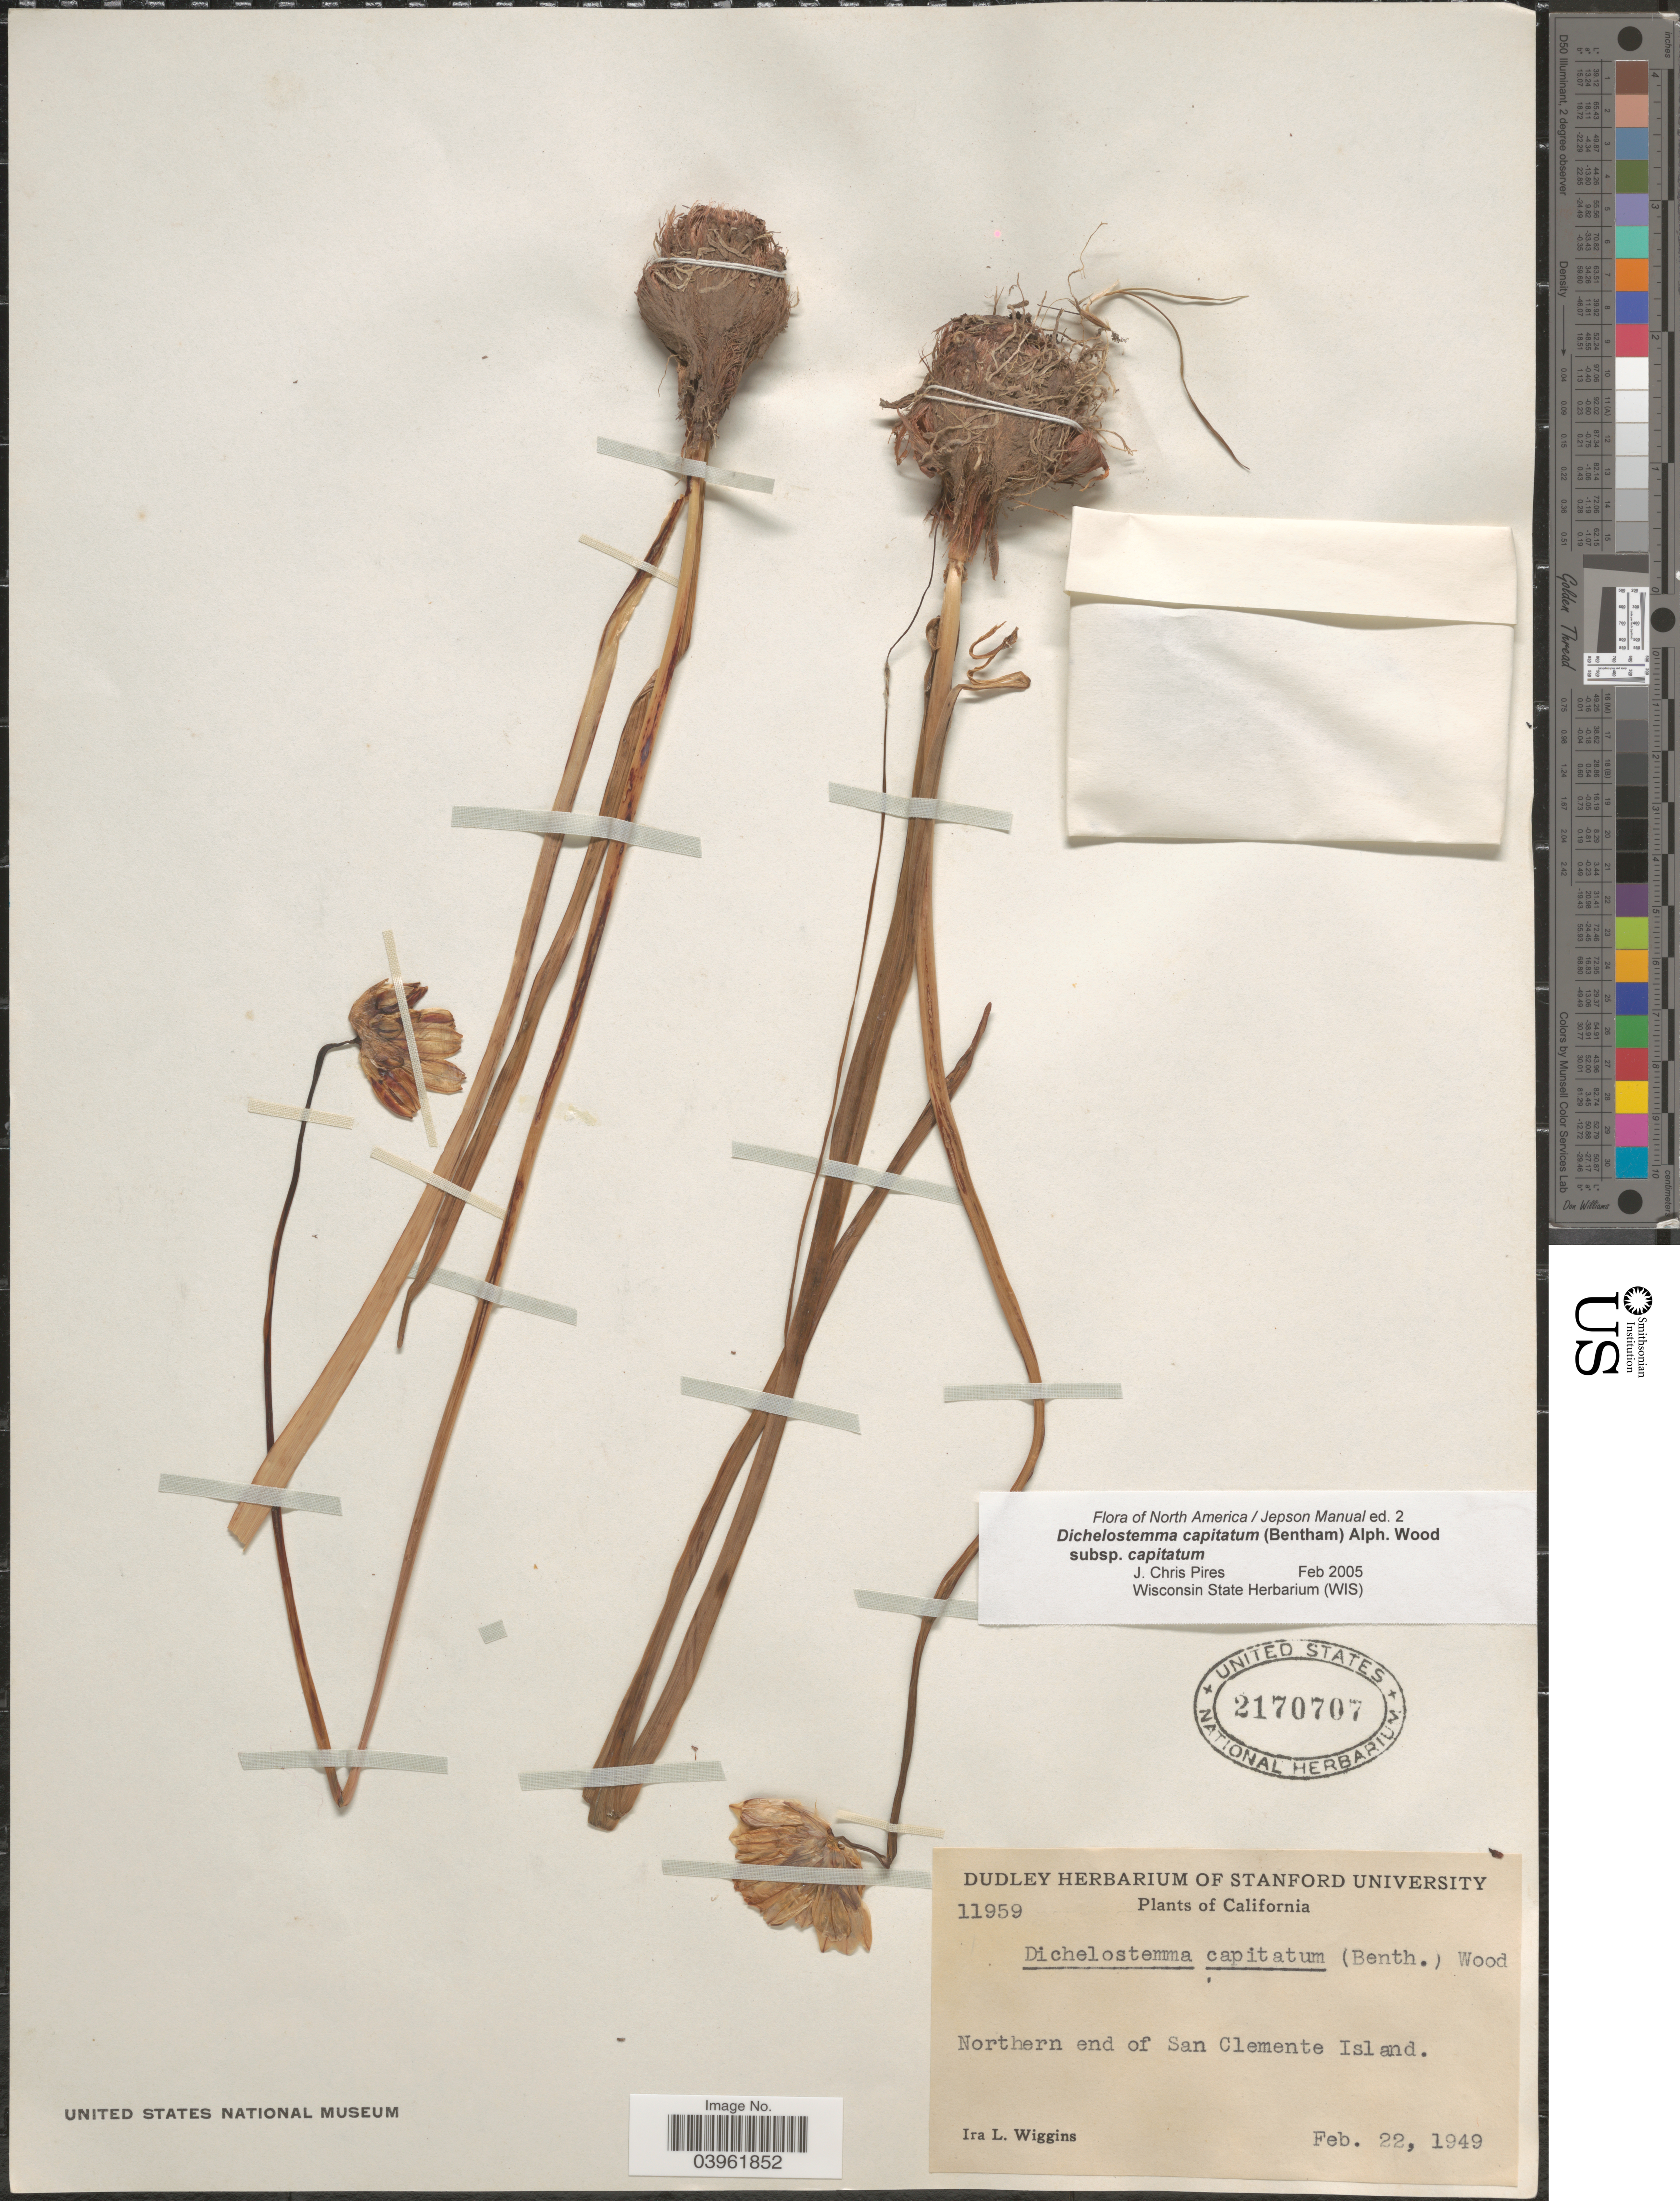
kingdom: Plantae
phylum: Tracheophyta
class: Liliopsida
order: Asparagales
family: Asparagaceae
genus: Dichelostemma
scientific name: Dichelostemma capitatum subsp. capitatum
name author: (Benth.) Alph. Wood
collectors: I. L. Wiggins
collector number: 11959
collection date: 1949-02-22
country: United States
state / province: California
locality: Northern end of San Clements Island.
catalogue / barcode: US 2170707